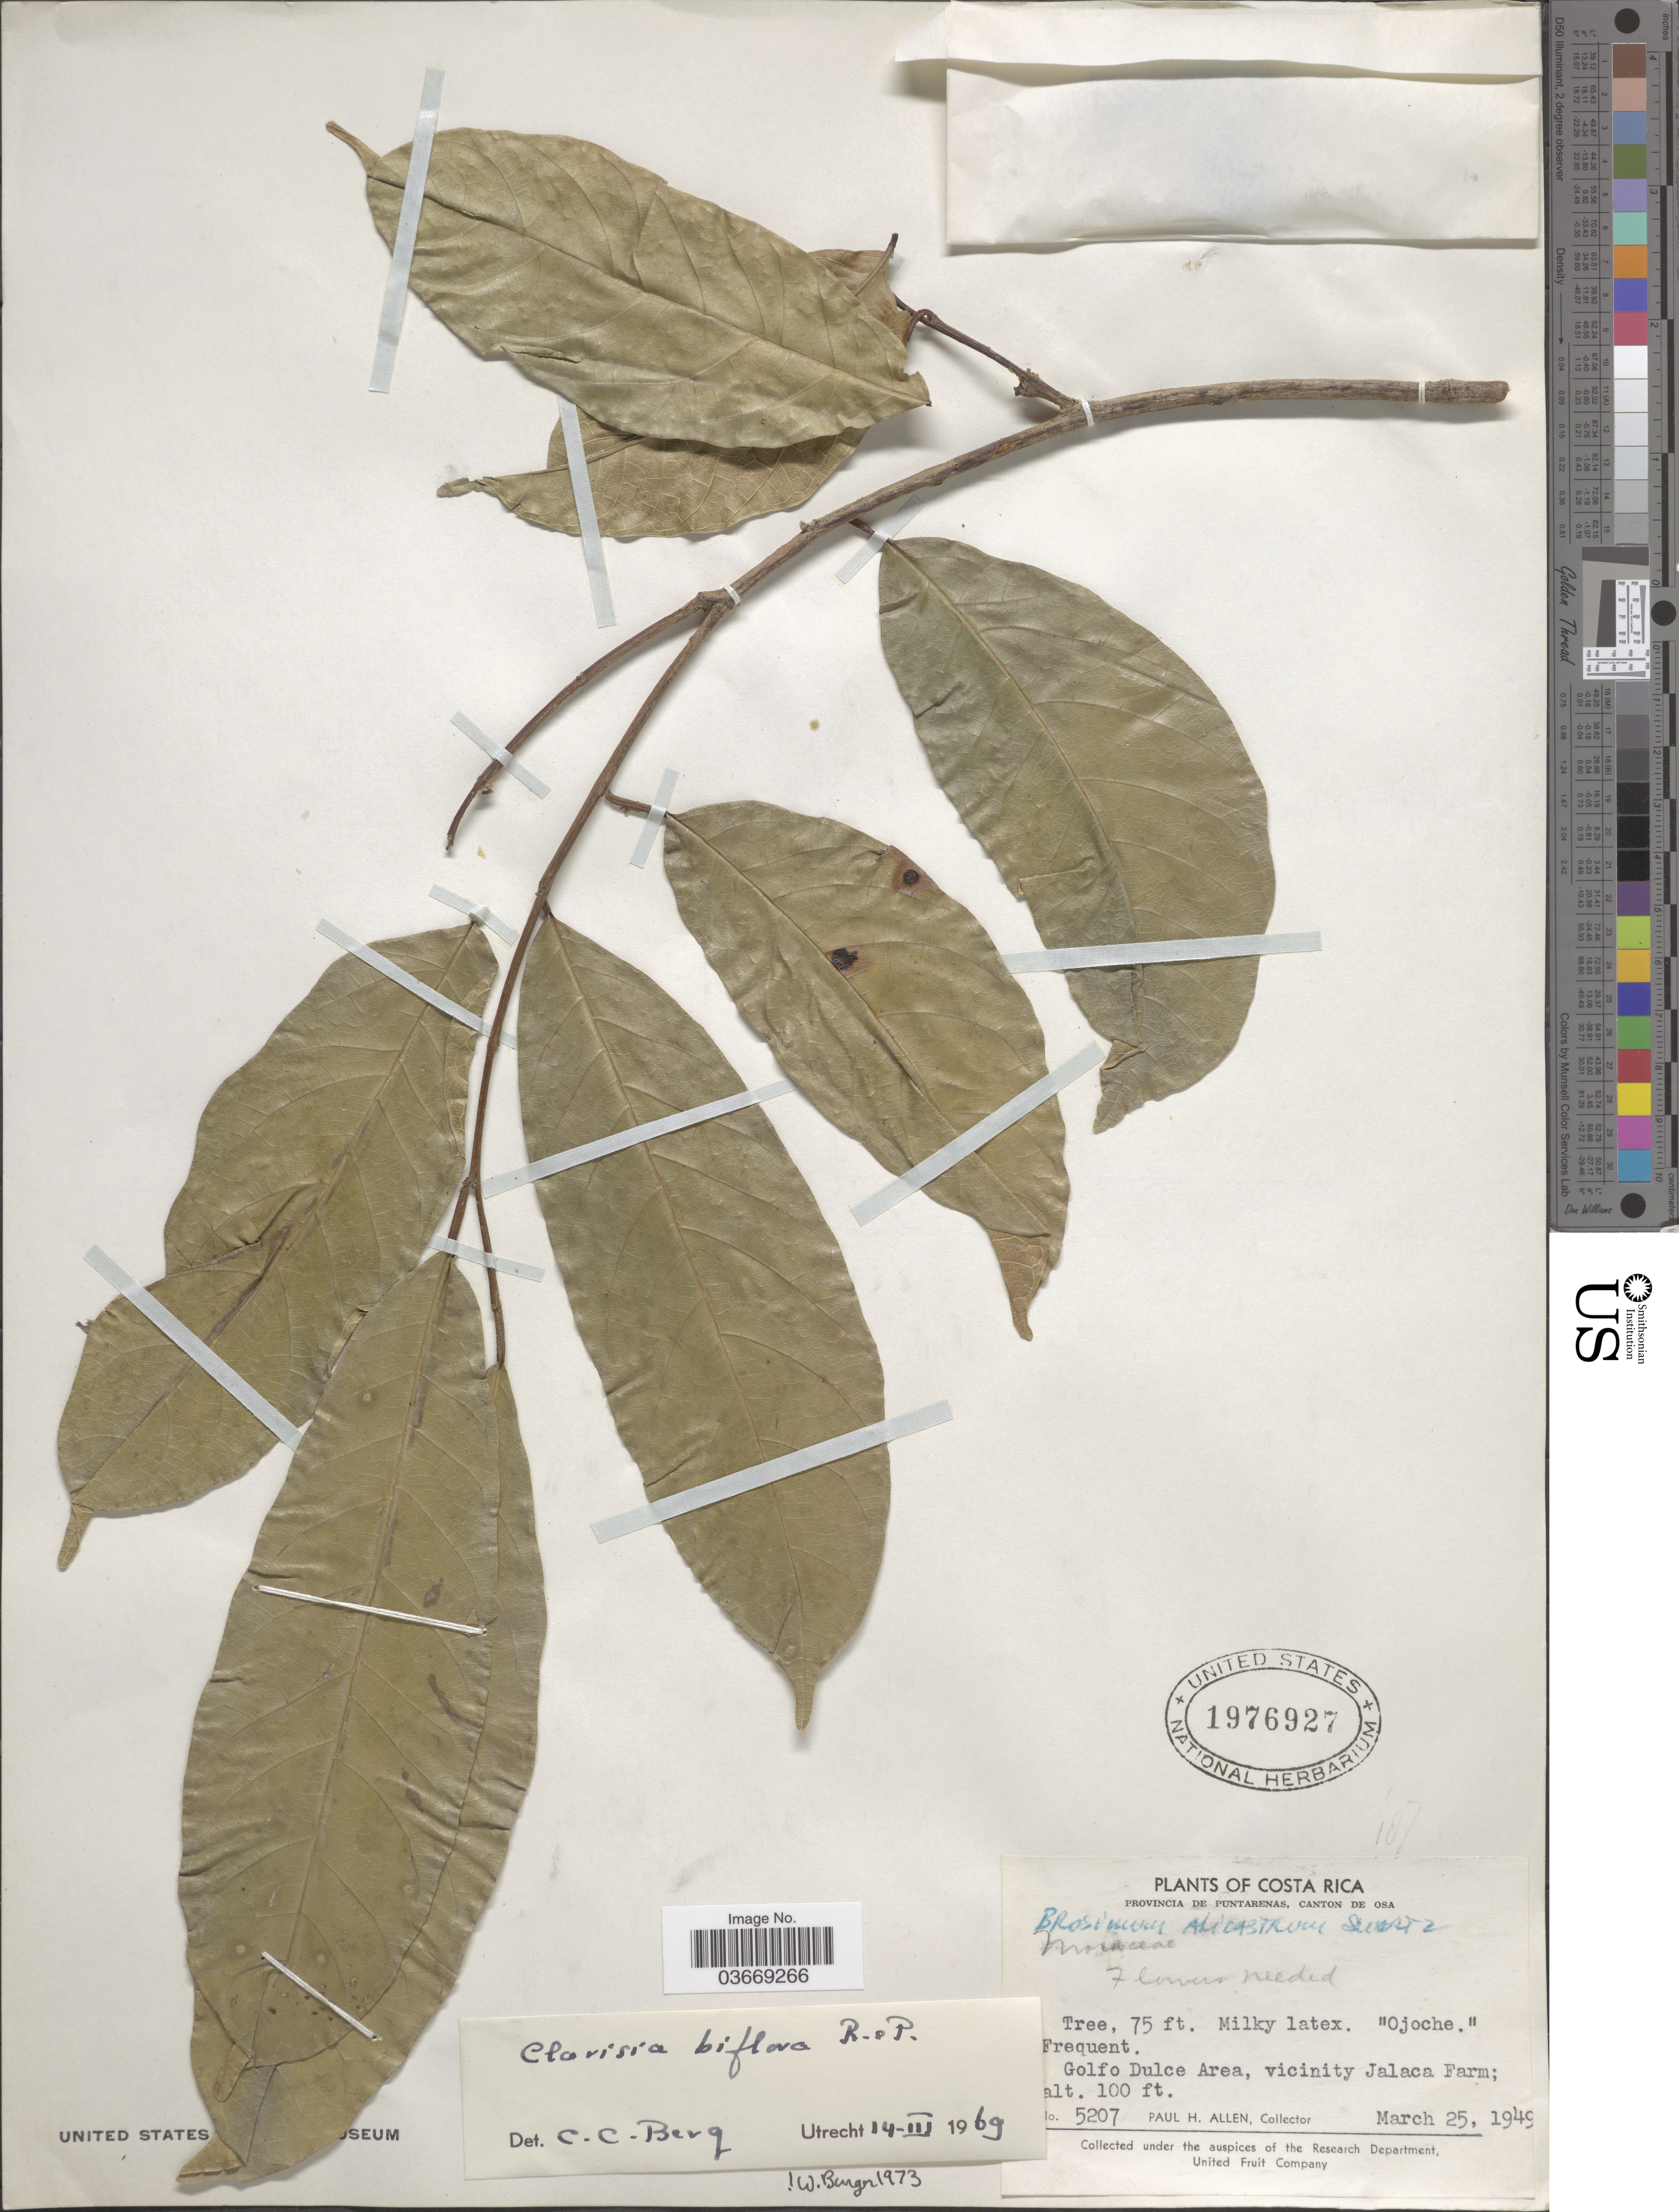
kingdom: Plantae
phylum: Tracheophyta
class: Magnoliopsida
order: Rosales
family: Moraceae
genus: Clarisia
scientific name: Clarisia biflora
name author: Ruiz & Pav.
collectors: P. H. Allen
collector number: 5207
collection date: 1949-03-25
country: Costa Rica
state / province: Puntarenas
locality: Canton de Osa. Golfo Dulce Area, vicinity Jalaca Farm.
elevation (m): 30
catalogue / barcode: US 1976927